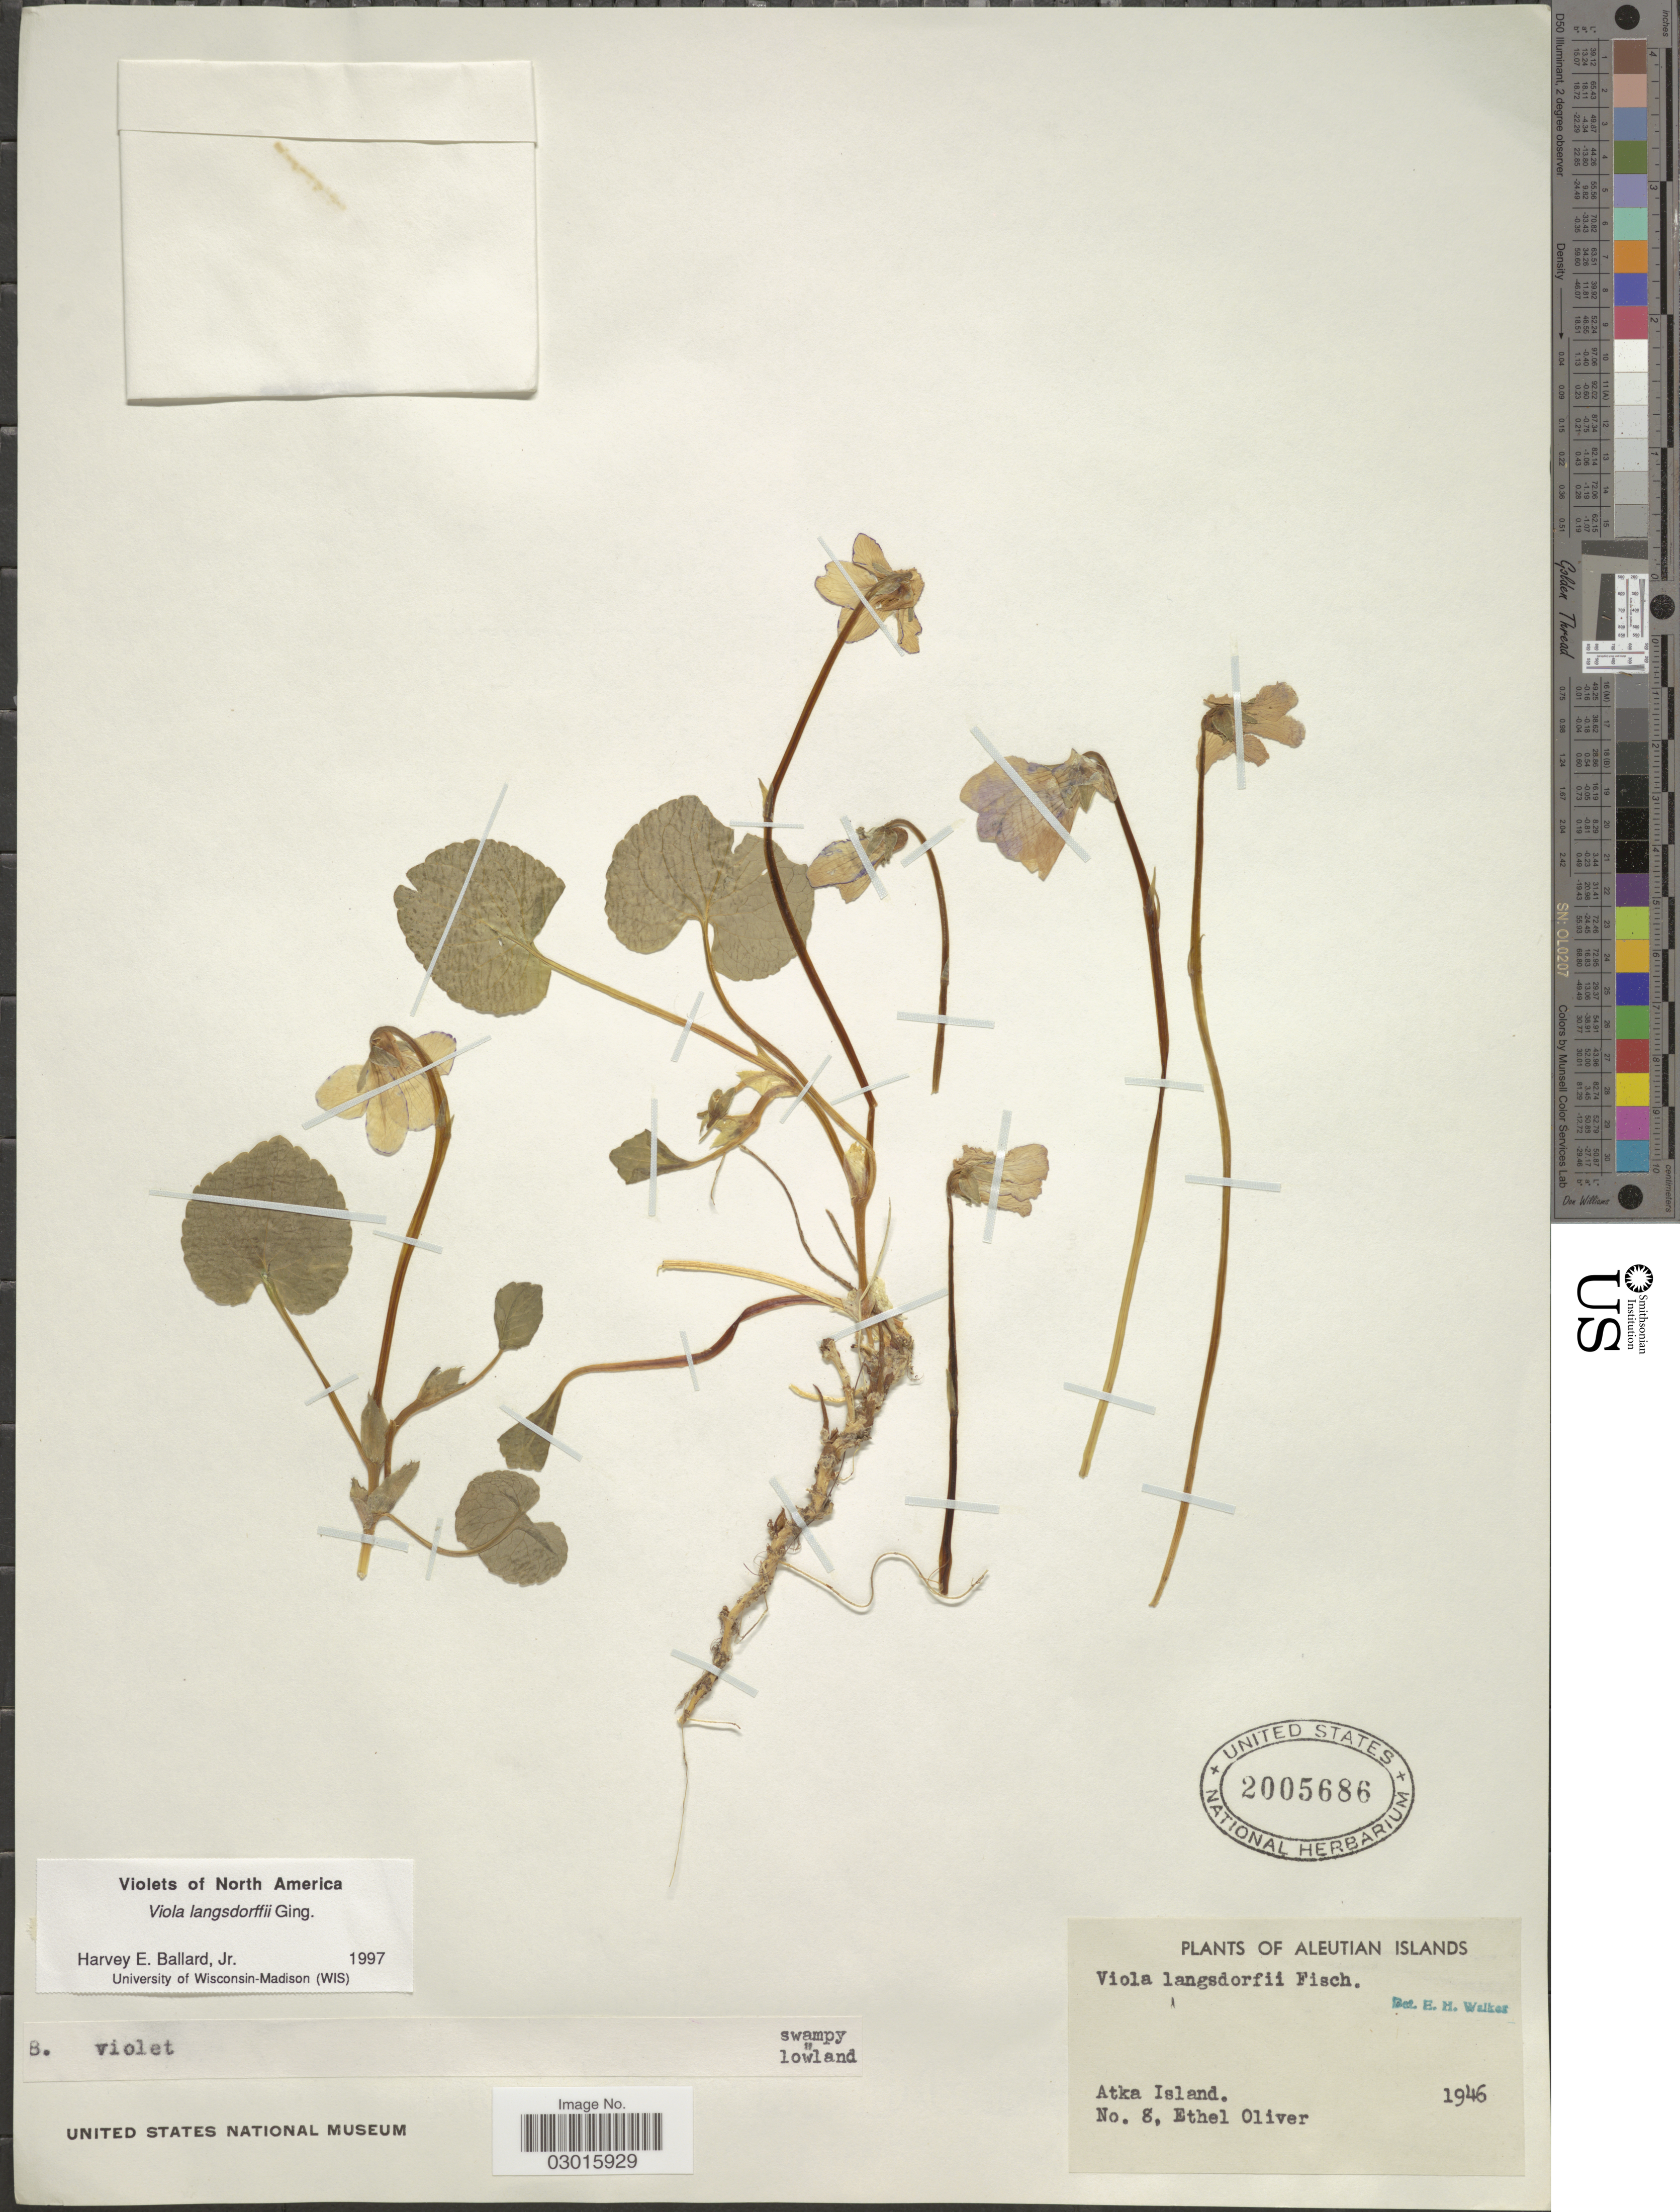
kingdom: Plantae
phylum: Tracheophyta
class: Magnoliopsida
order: Malpighiales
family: Violaceae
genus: Viola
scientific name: Viola langsdorffii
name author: Fisch. ex Ging.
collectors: E. Oliver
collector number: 8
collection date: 1946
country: United States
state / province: Alaska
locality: Aleutian Islands, Atka Island.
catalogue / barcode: US 2005686